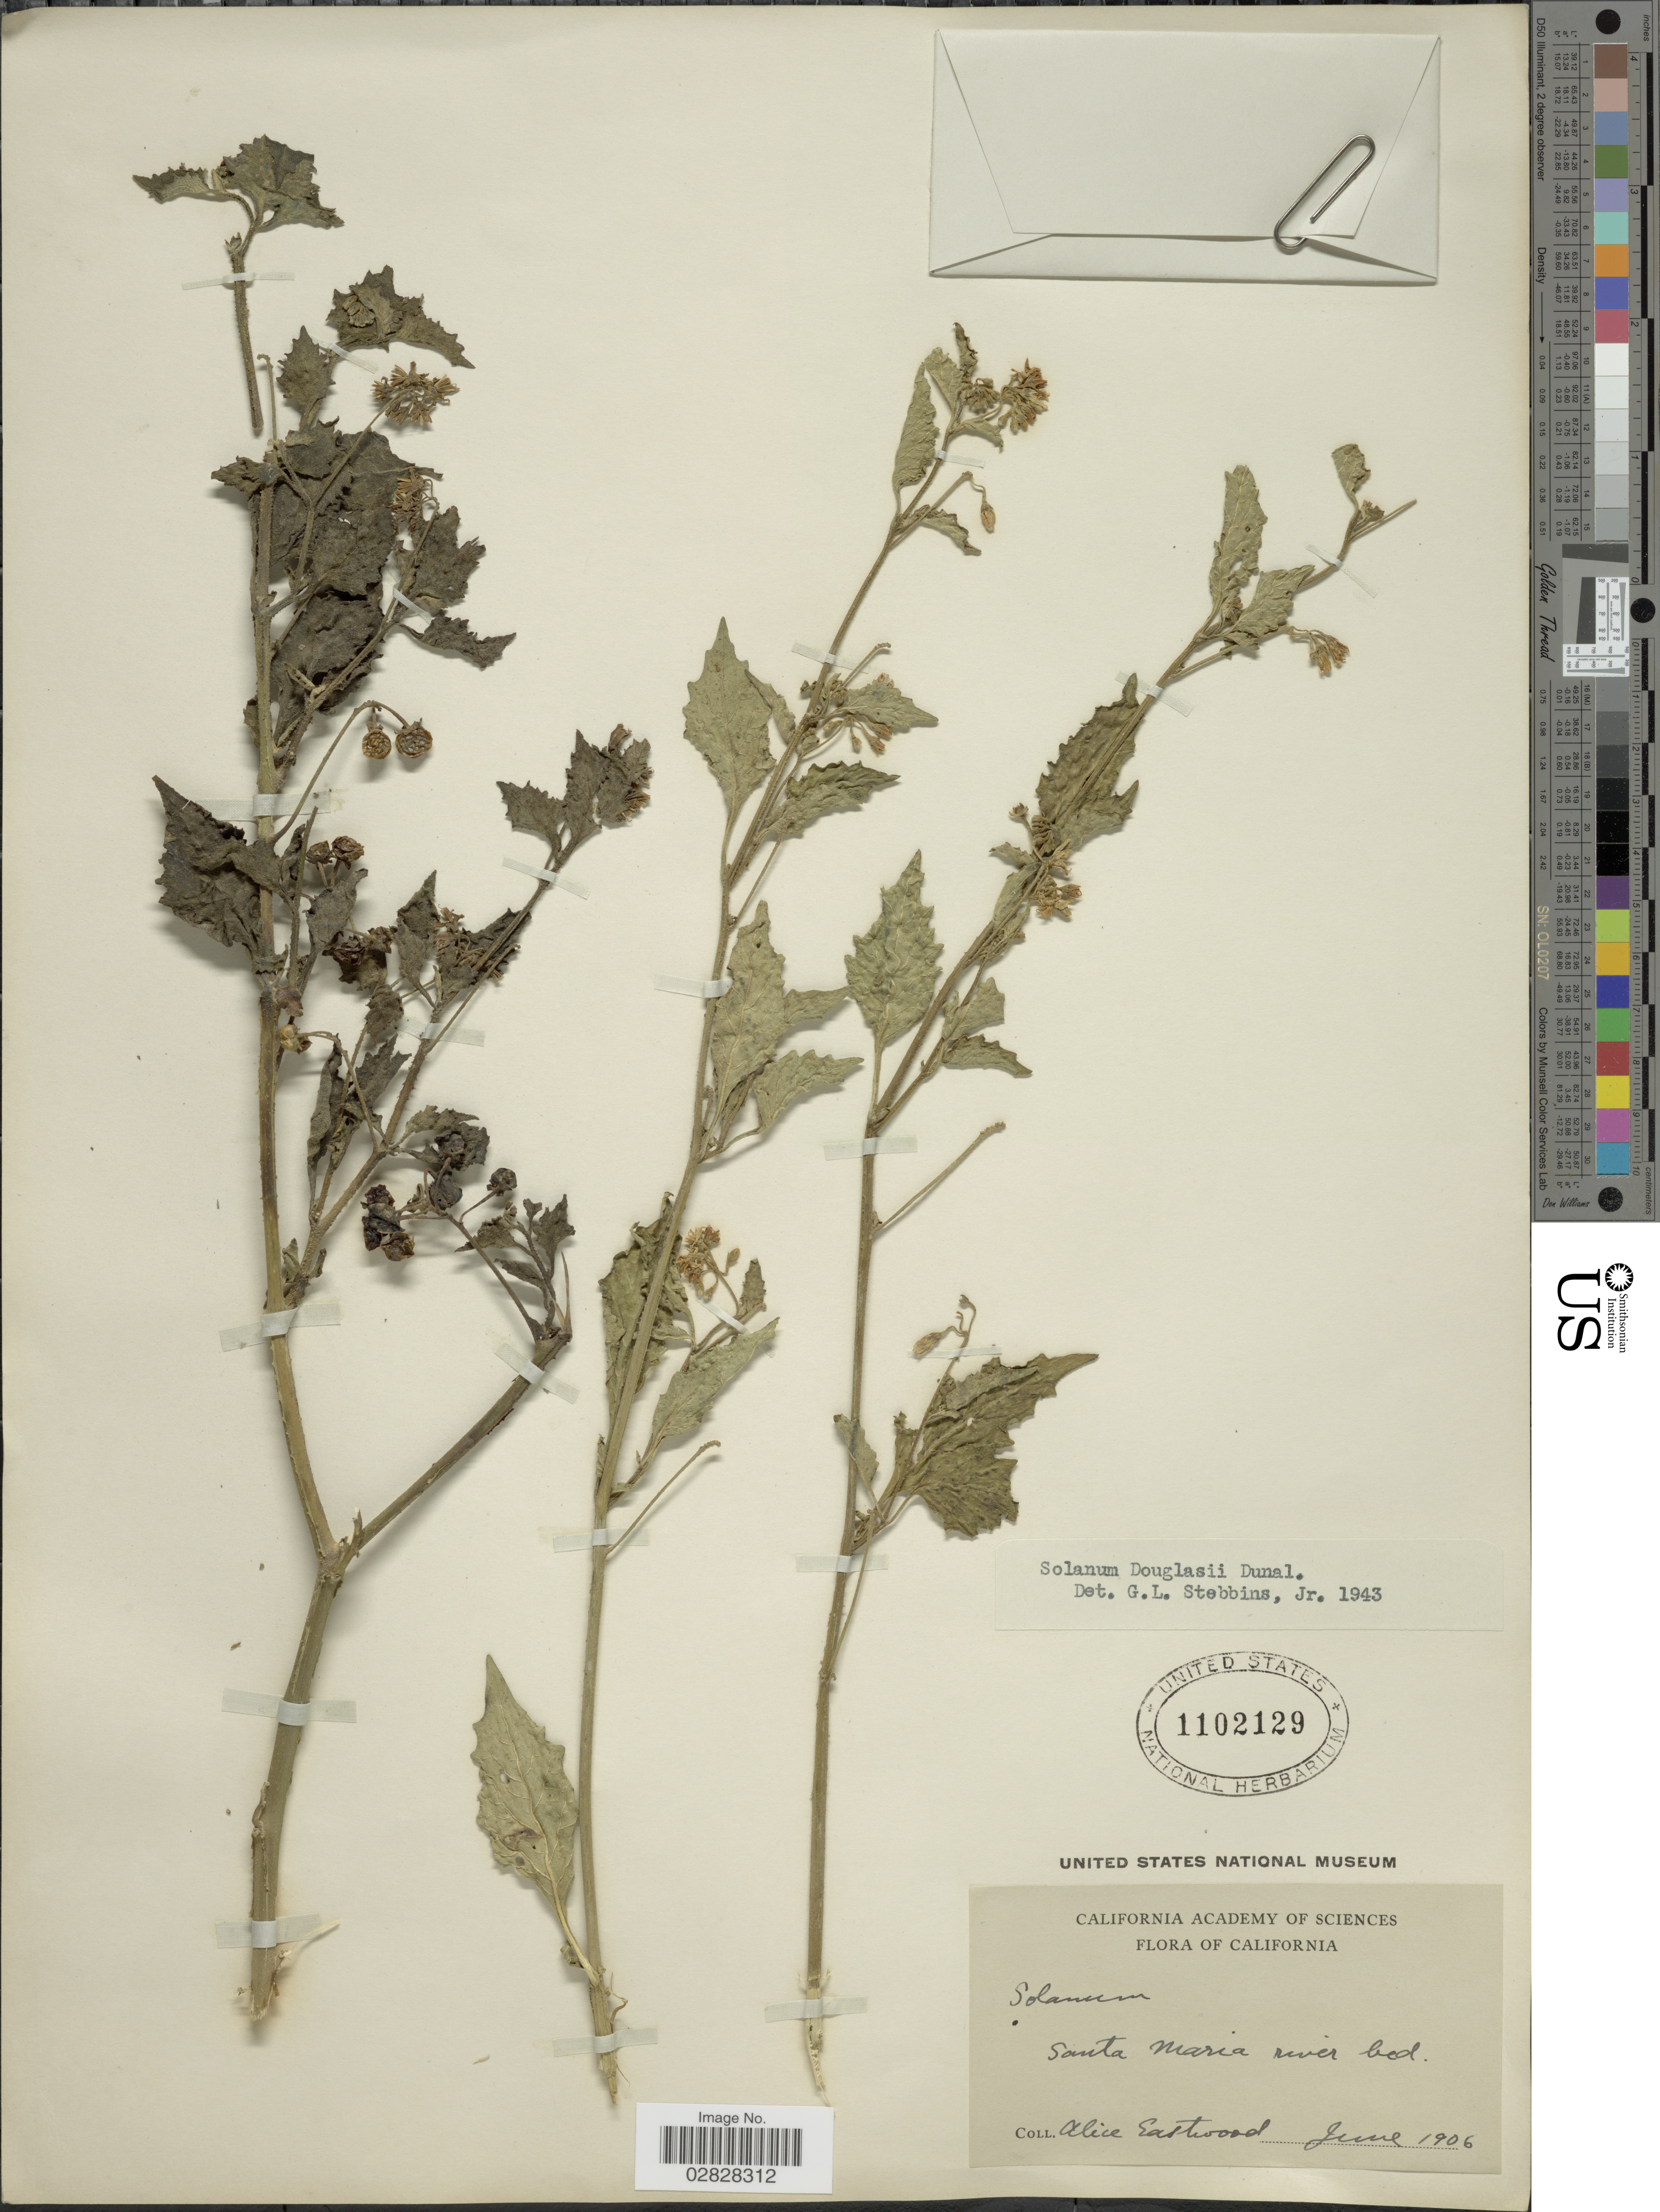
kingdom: Plantae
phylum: Tracheophyta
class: Magnoliopsida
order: Solanales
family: Solanaceae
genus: Solanum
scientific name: Solanum douglasii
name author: Dunal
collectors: A. Eastwood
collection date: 1906-06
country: United States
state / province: California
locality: Santa Maria river bed.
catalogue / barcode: US 1102129